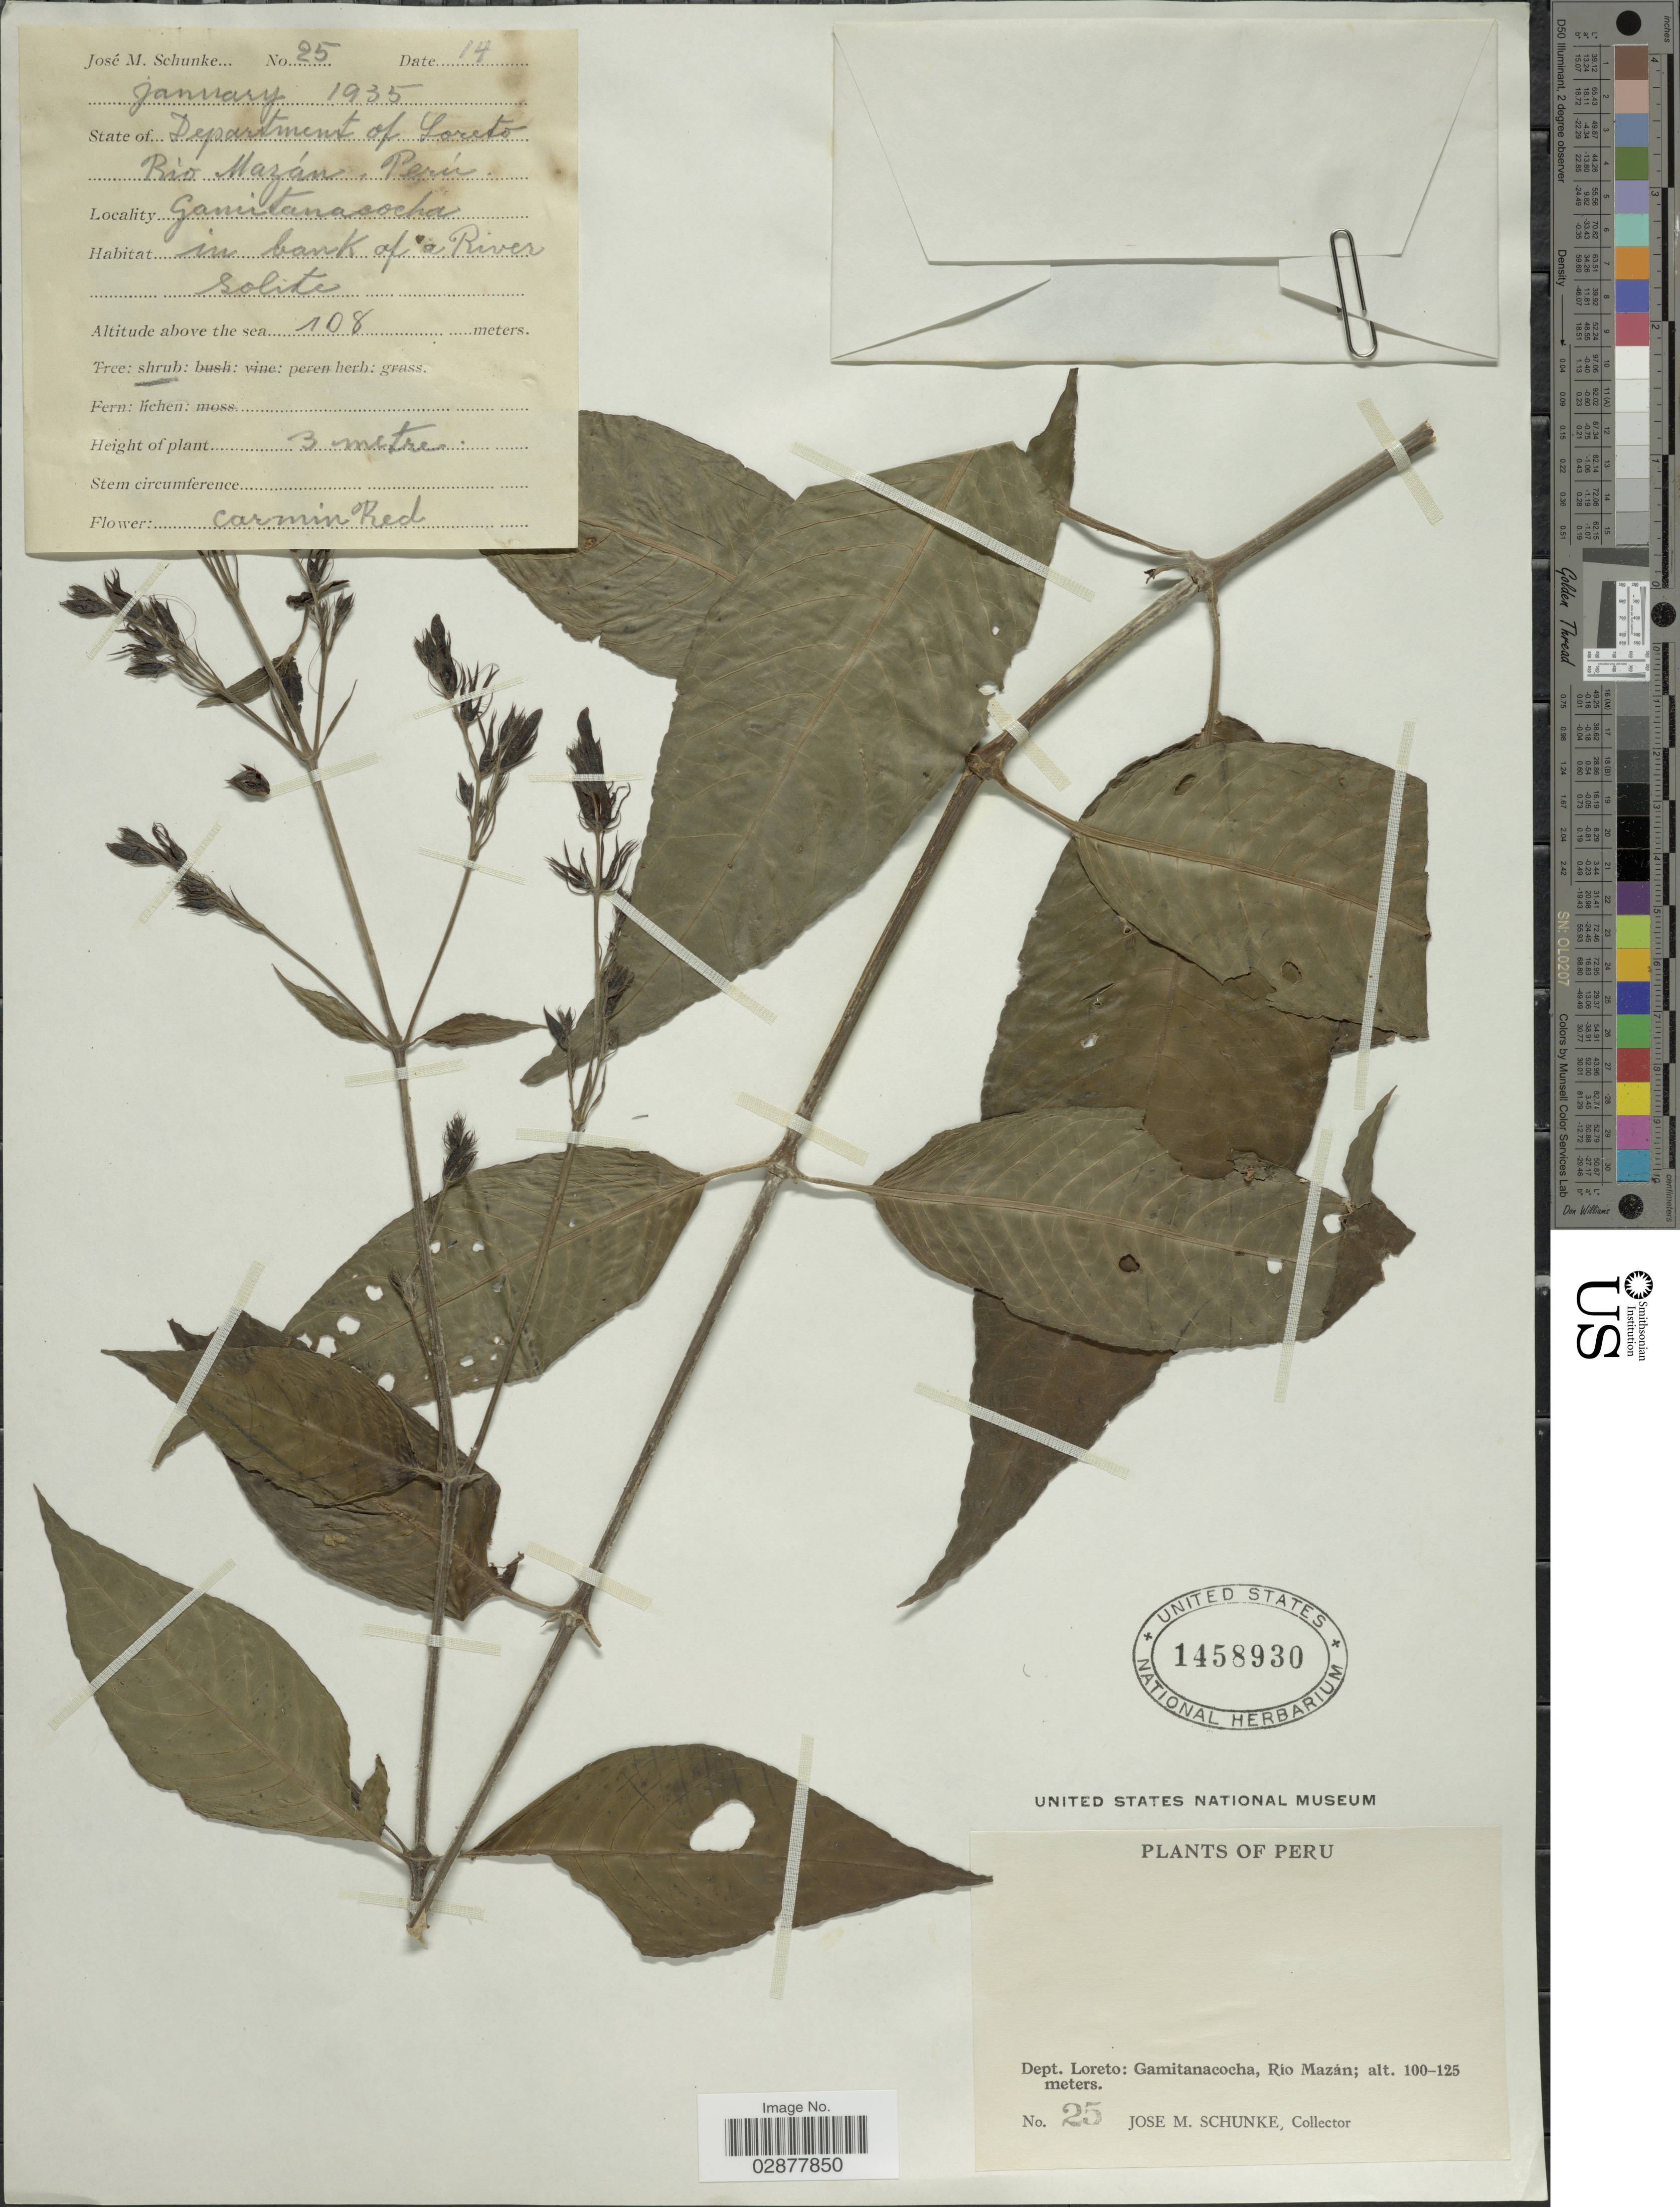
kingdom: Plantae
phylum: Tracheophyta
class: Magnoliopsida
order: Lamiales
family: Acanthaceae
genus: Justicia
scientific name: Justicia calycina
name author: (Nees) V.A.W. Graham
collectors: J. M. Schunke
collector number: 25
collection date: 1935-01-14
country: Peru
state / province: Loreto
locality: Department of Loreto. Río Mazán. Gamitanacocha.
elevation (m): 108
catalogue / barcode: US 1458930